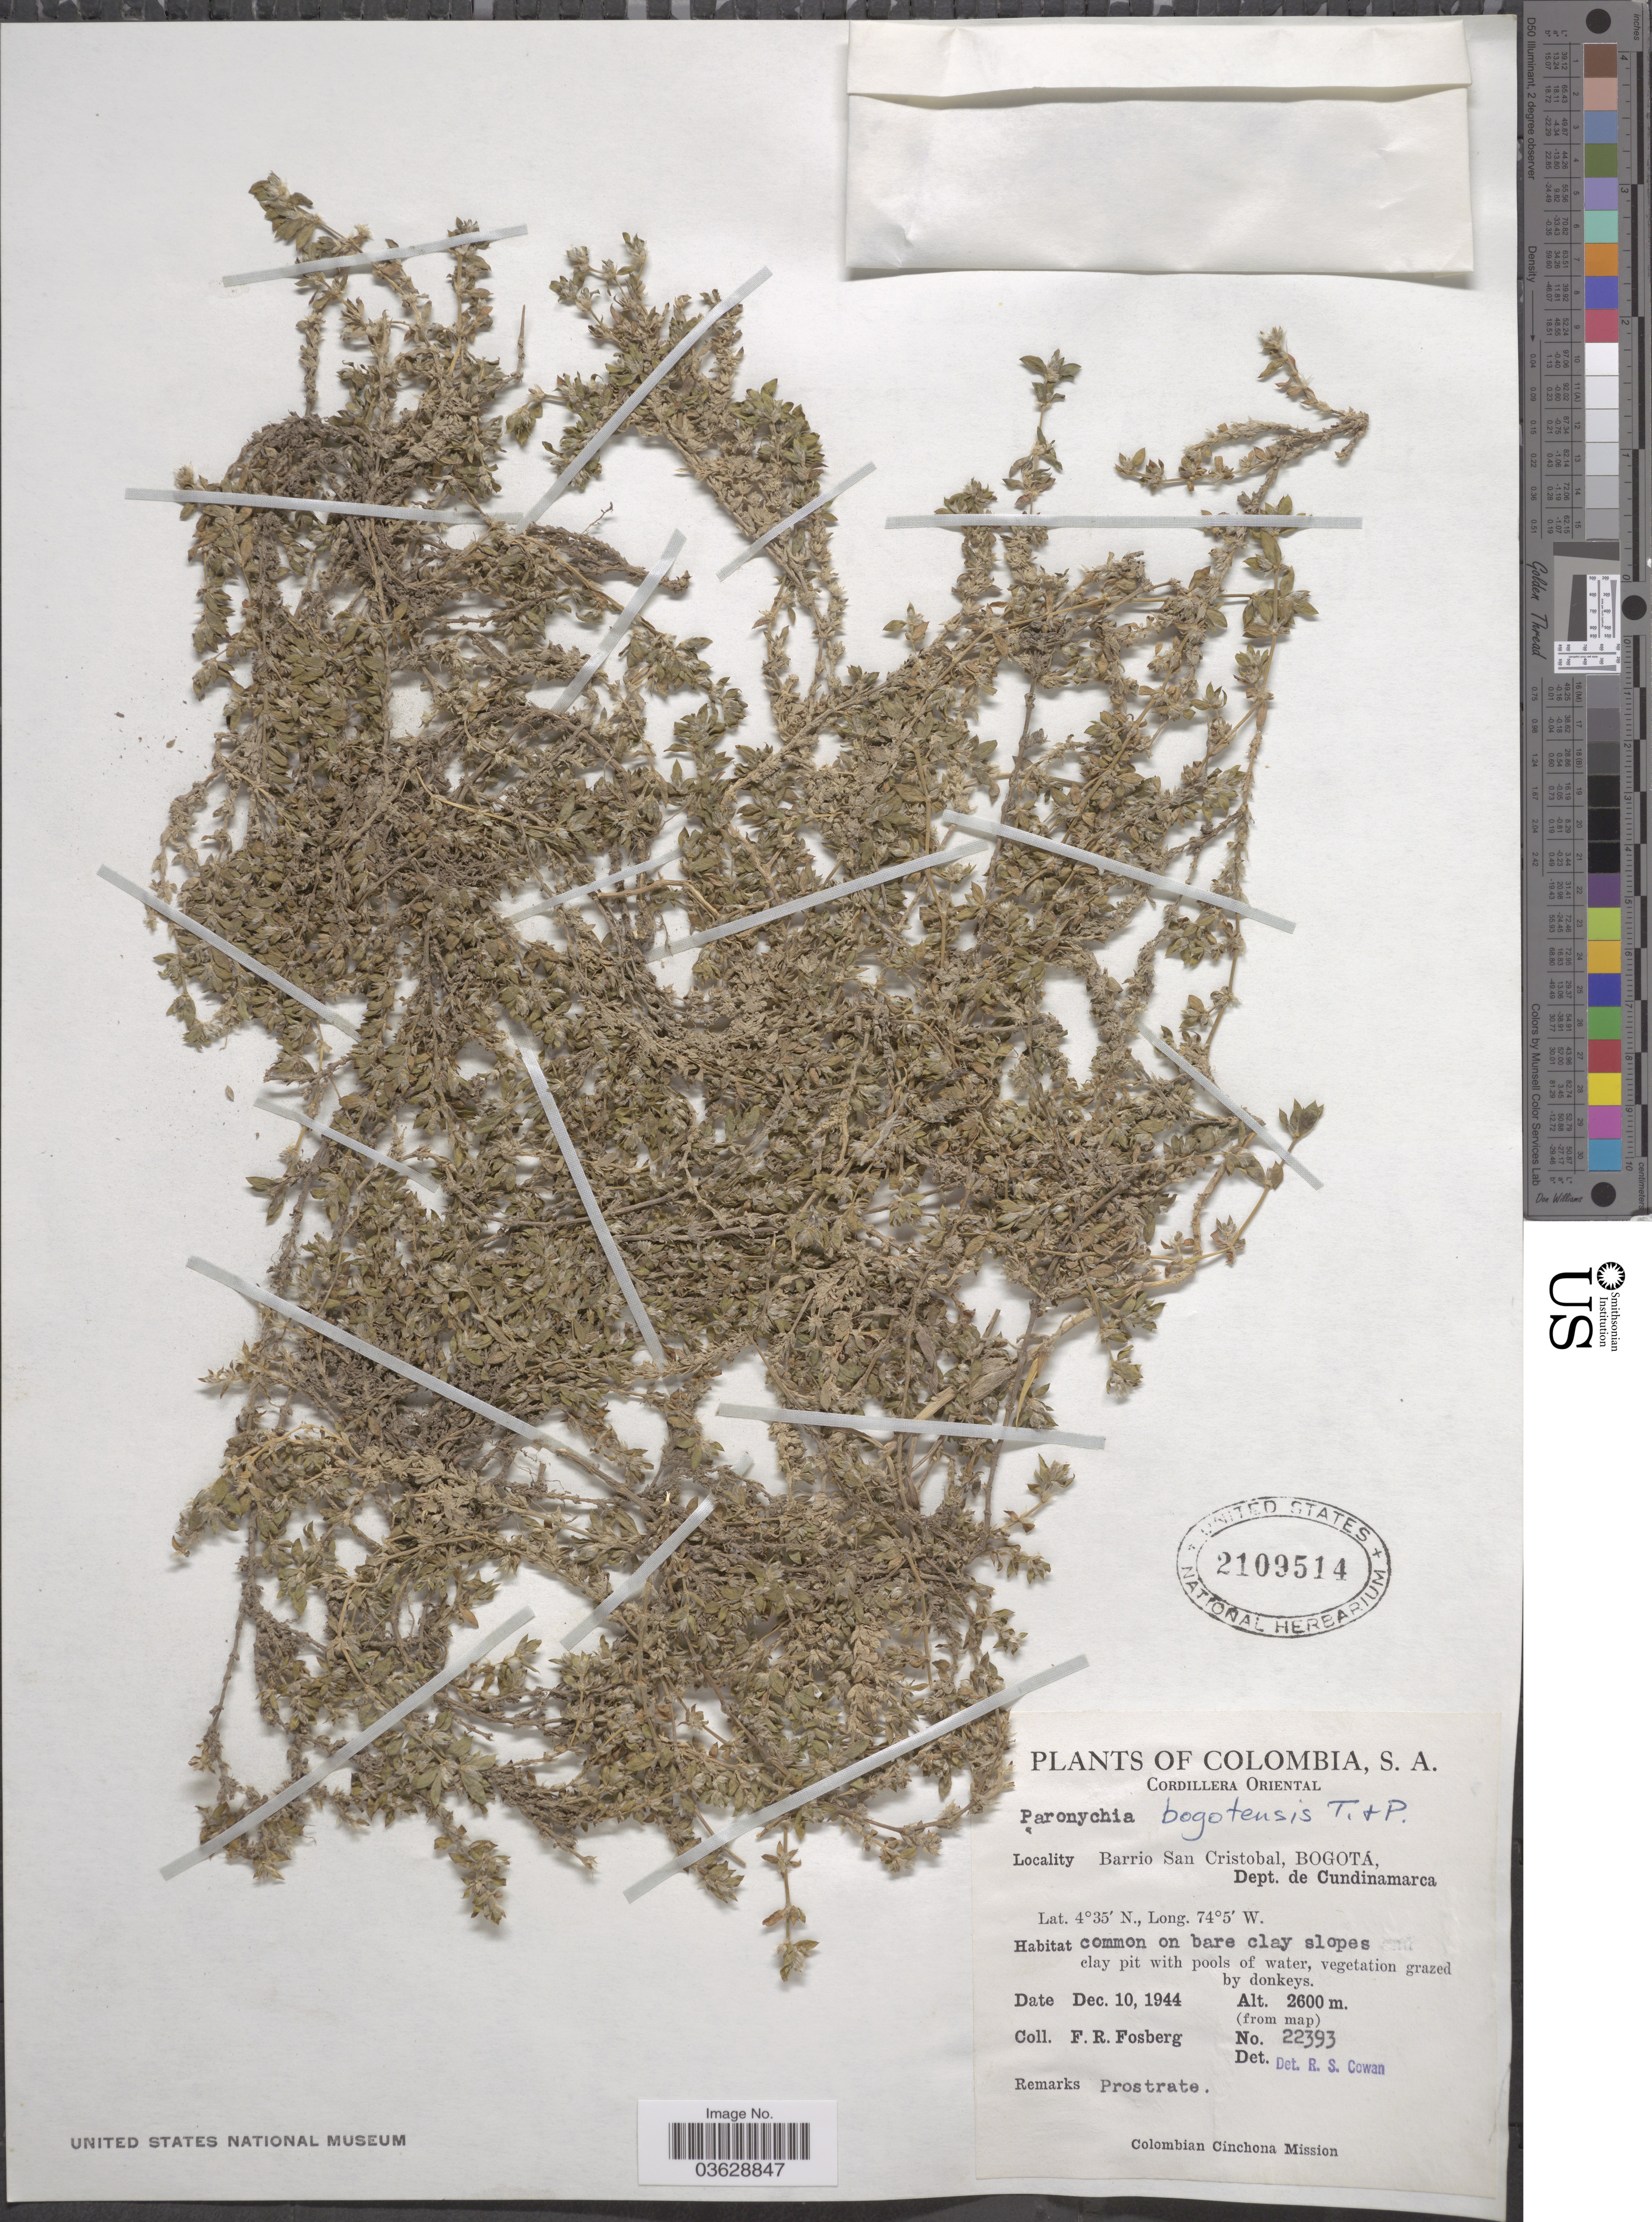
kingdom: Plantae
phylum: Tracheophyta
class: Magnoliopsida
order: Caryophyllales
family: Caryophyllaceae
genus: Paronychia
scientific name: Paronychia bogotensis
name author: Triana & Planch.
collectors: F. R. Fosberg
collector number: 22393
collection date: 1944-12-10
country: Colombia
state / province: Cundinamarca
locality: Cordillera Oriental. Barrio San Cristobal, Bogotá, Dept. de Cundinamarca.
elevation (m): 2600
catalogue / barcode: US 2109514